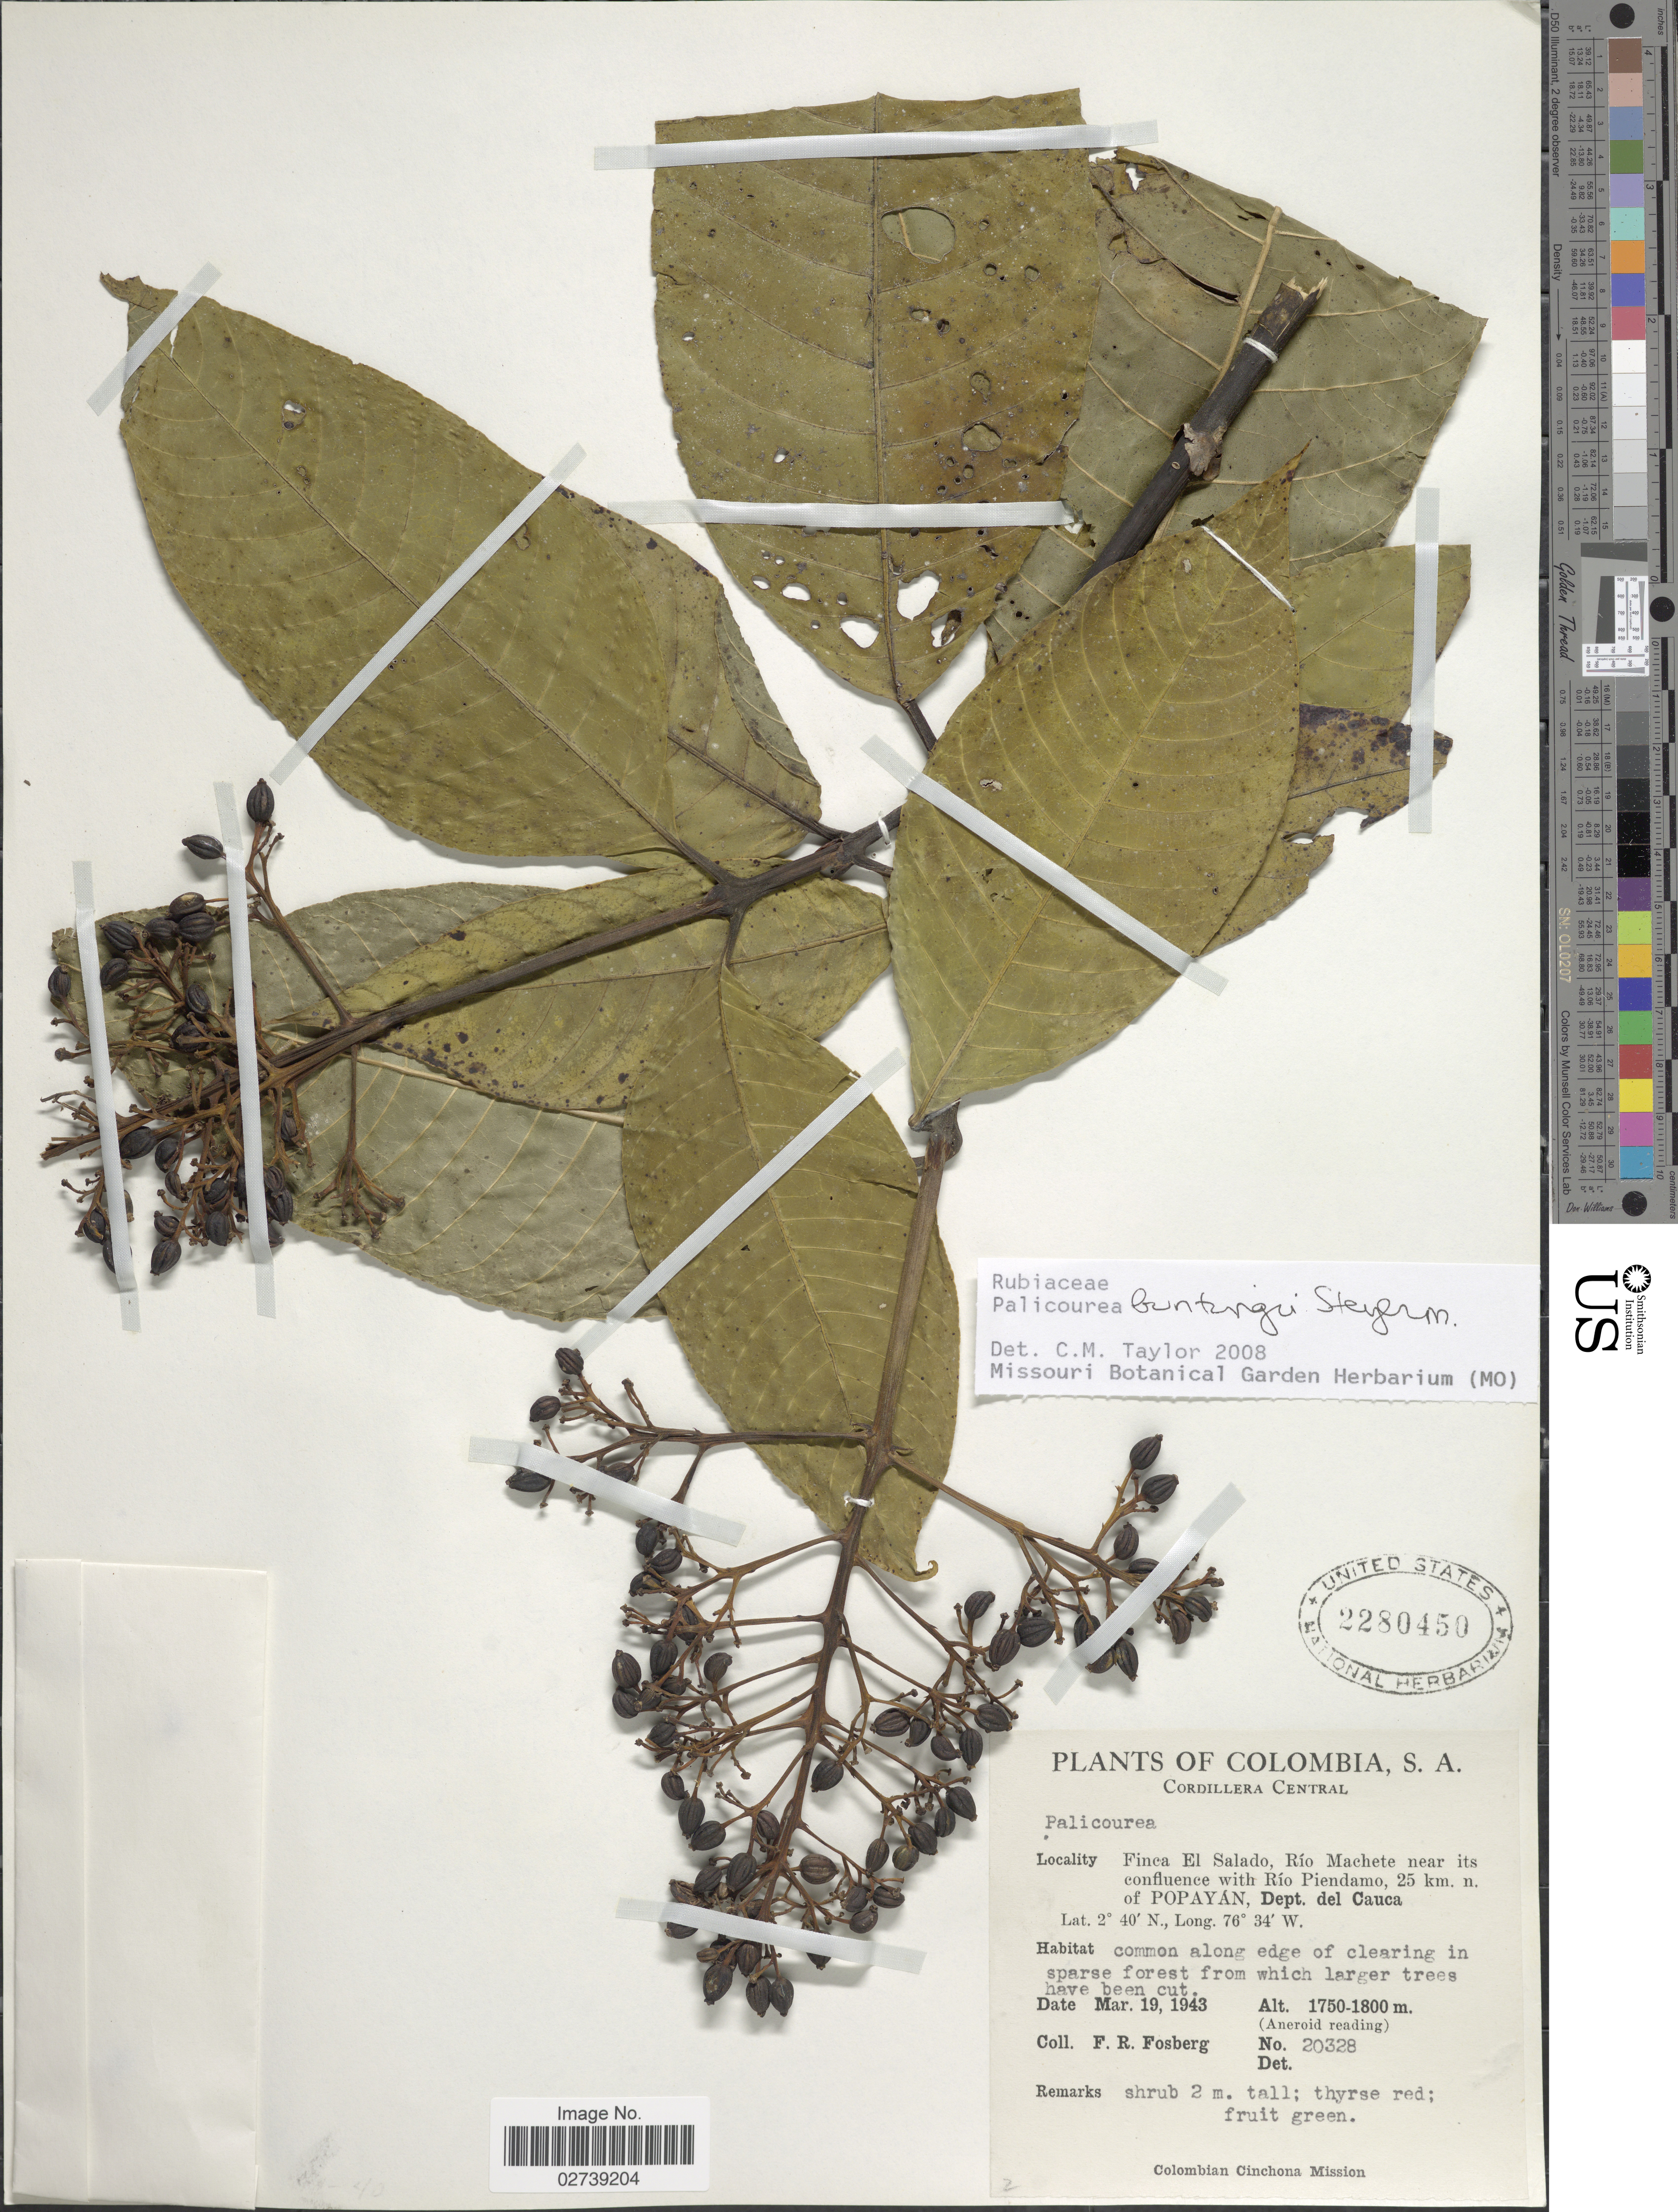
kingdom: Plantae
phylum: Tracheophyta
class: Magnoliopsida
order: Gentianales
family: Rubiaceae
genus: Palicourea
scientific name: Palicourea buntingii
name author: Steyerm.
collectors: F. R. Fosberg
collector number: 20328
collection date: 1943-03-19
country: Colombia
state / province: Cauca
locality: Cordillera Central. Finca El Salado, Rio Machete near its confluence with Rio Piendamo, 25 km. n. of Popayan, Dept. del Cauca.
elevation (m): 1750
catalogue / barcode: US 2280450